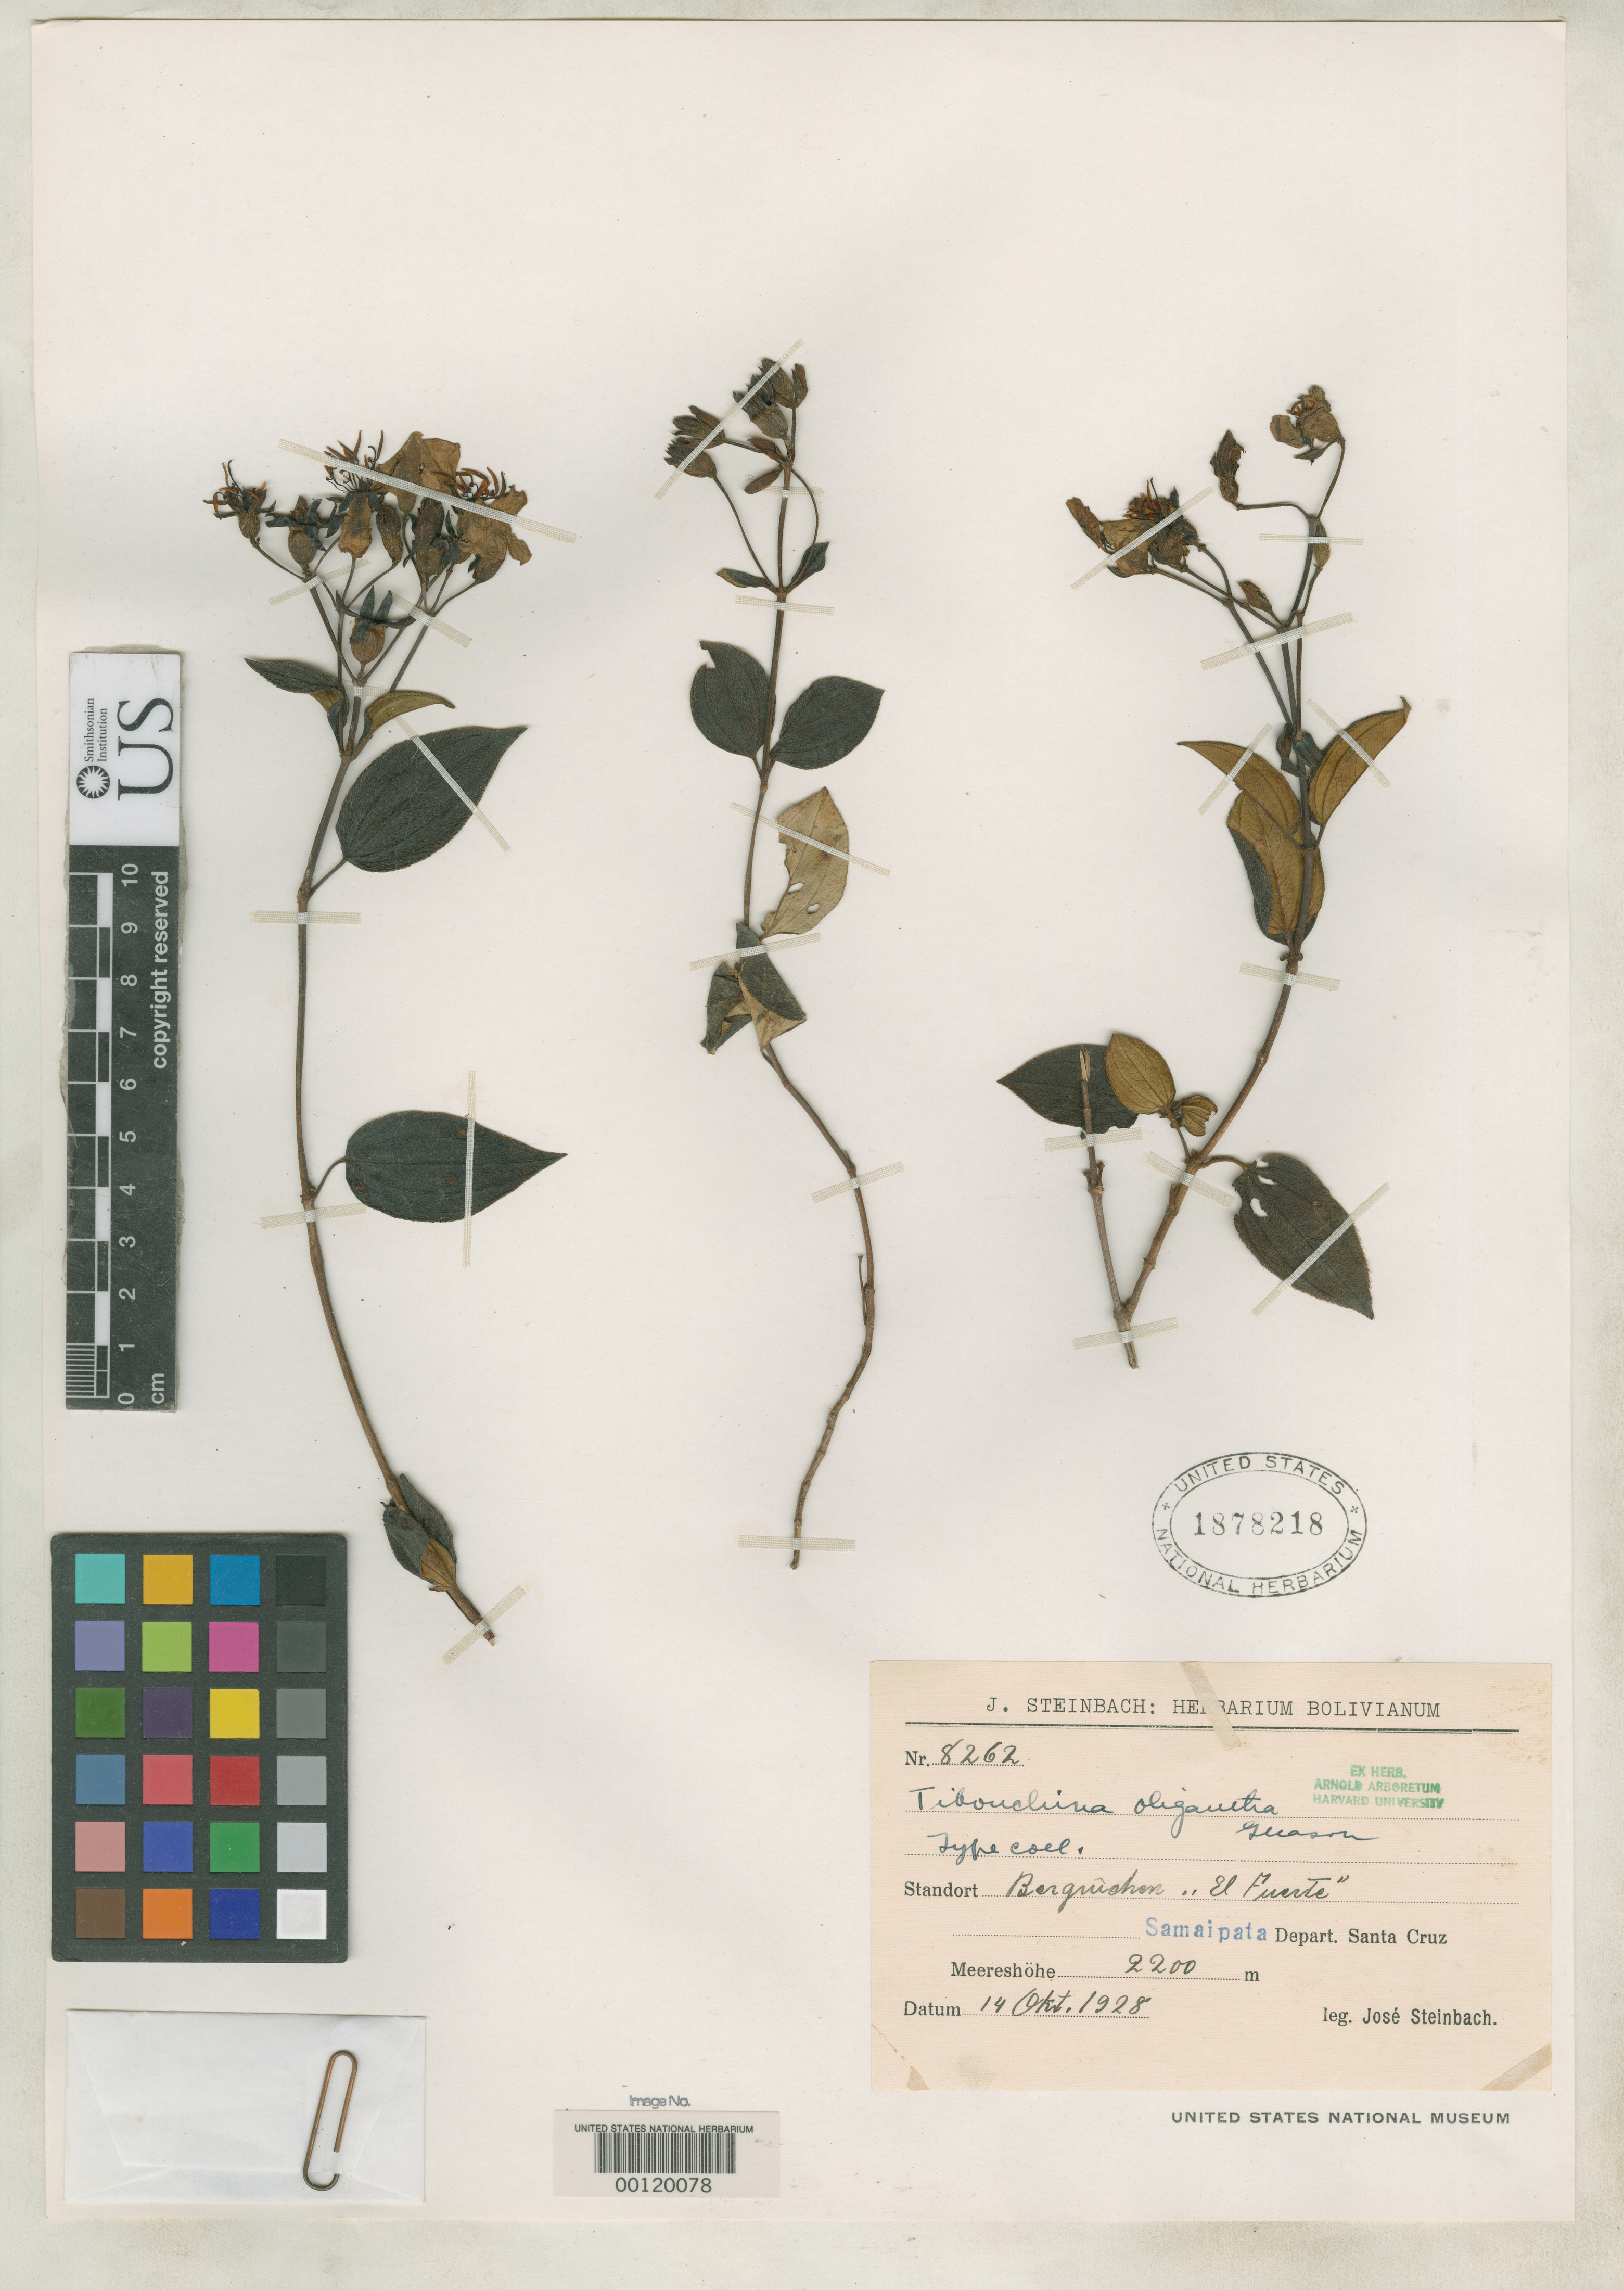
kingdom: Plantae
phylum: Tracheophyta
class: Magnoliopsida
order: Myrtales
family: Melastomataceae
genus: Tibouchina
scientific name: Tibouchina oligantha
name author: Gleason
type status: Isotype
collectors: J. Steinbach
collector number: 8262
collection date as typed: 14 Oct 1928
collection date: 1928-10-14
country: Bolivia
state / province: Santa Cruz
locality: At Samaipata.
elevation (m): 2200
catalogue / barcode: US 1878218